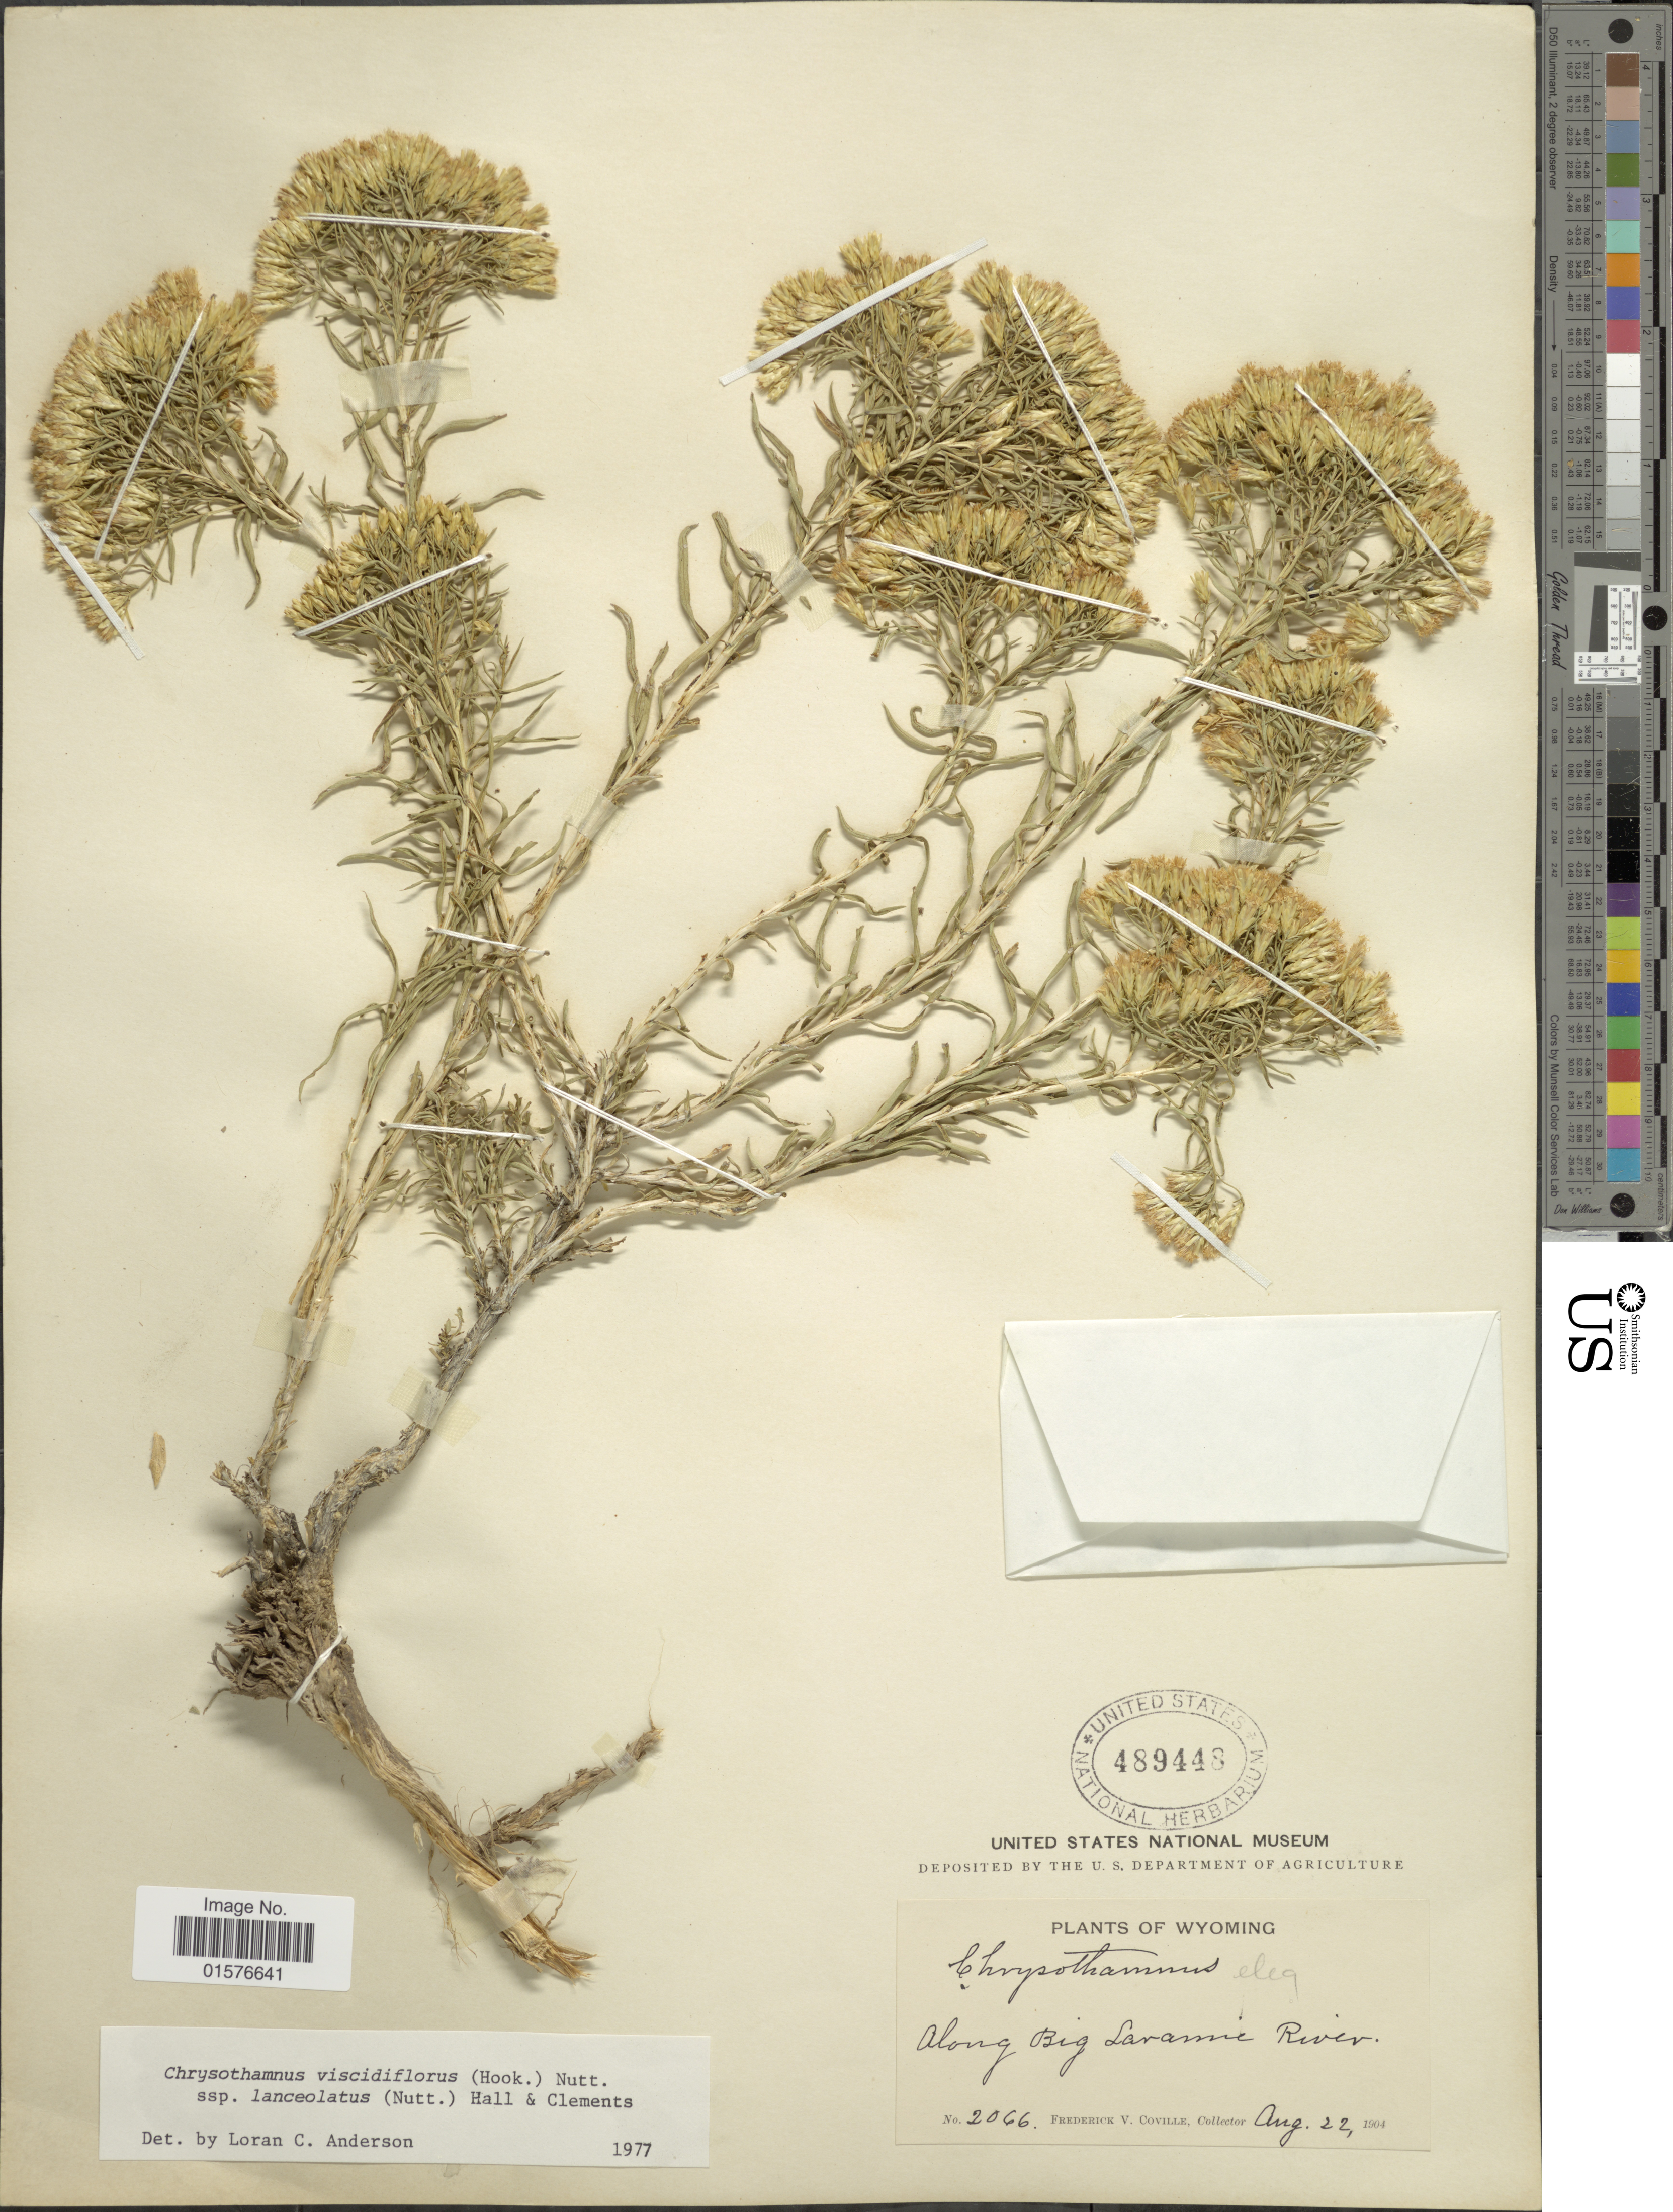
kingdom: Plantae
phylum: Tracheophyta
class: Magnoliopsida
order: Asterales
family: Asteraceae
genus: Chrysothamnus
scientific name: Chrysothamnus viscidiflorus subsp. lanceolatus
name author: (Nutt.) H.M. Hall & Clem.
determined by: Urbatsch, Lowell E., Curator (LSU), Louisiana State University (UNITED STATES)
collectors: F. V. Coville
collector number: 2066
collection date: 1904-08-22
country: United States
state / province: Wyoming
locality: Along Big Laramie River.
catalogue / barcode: US 489448